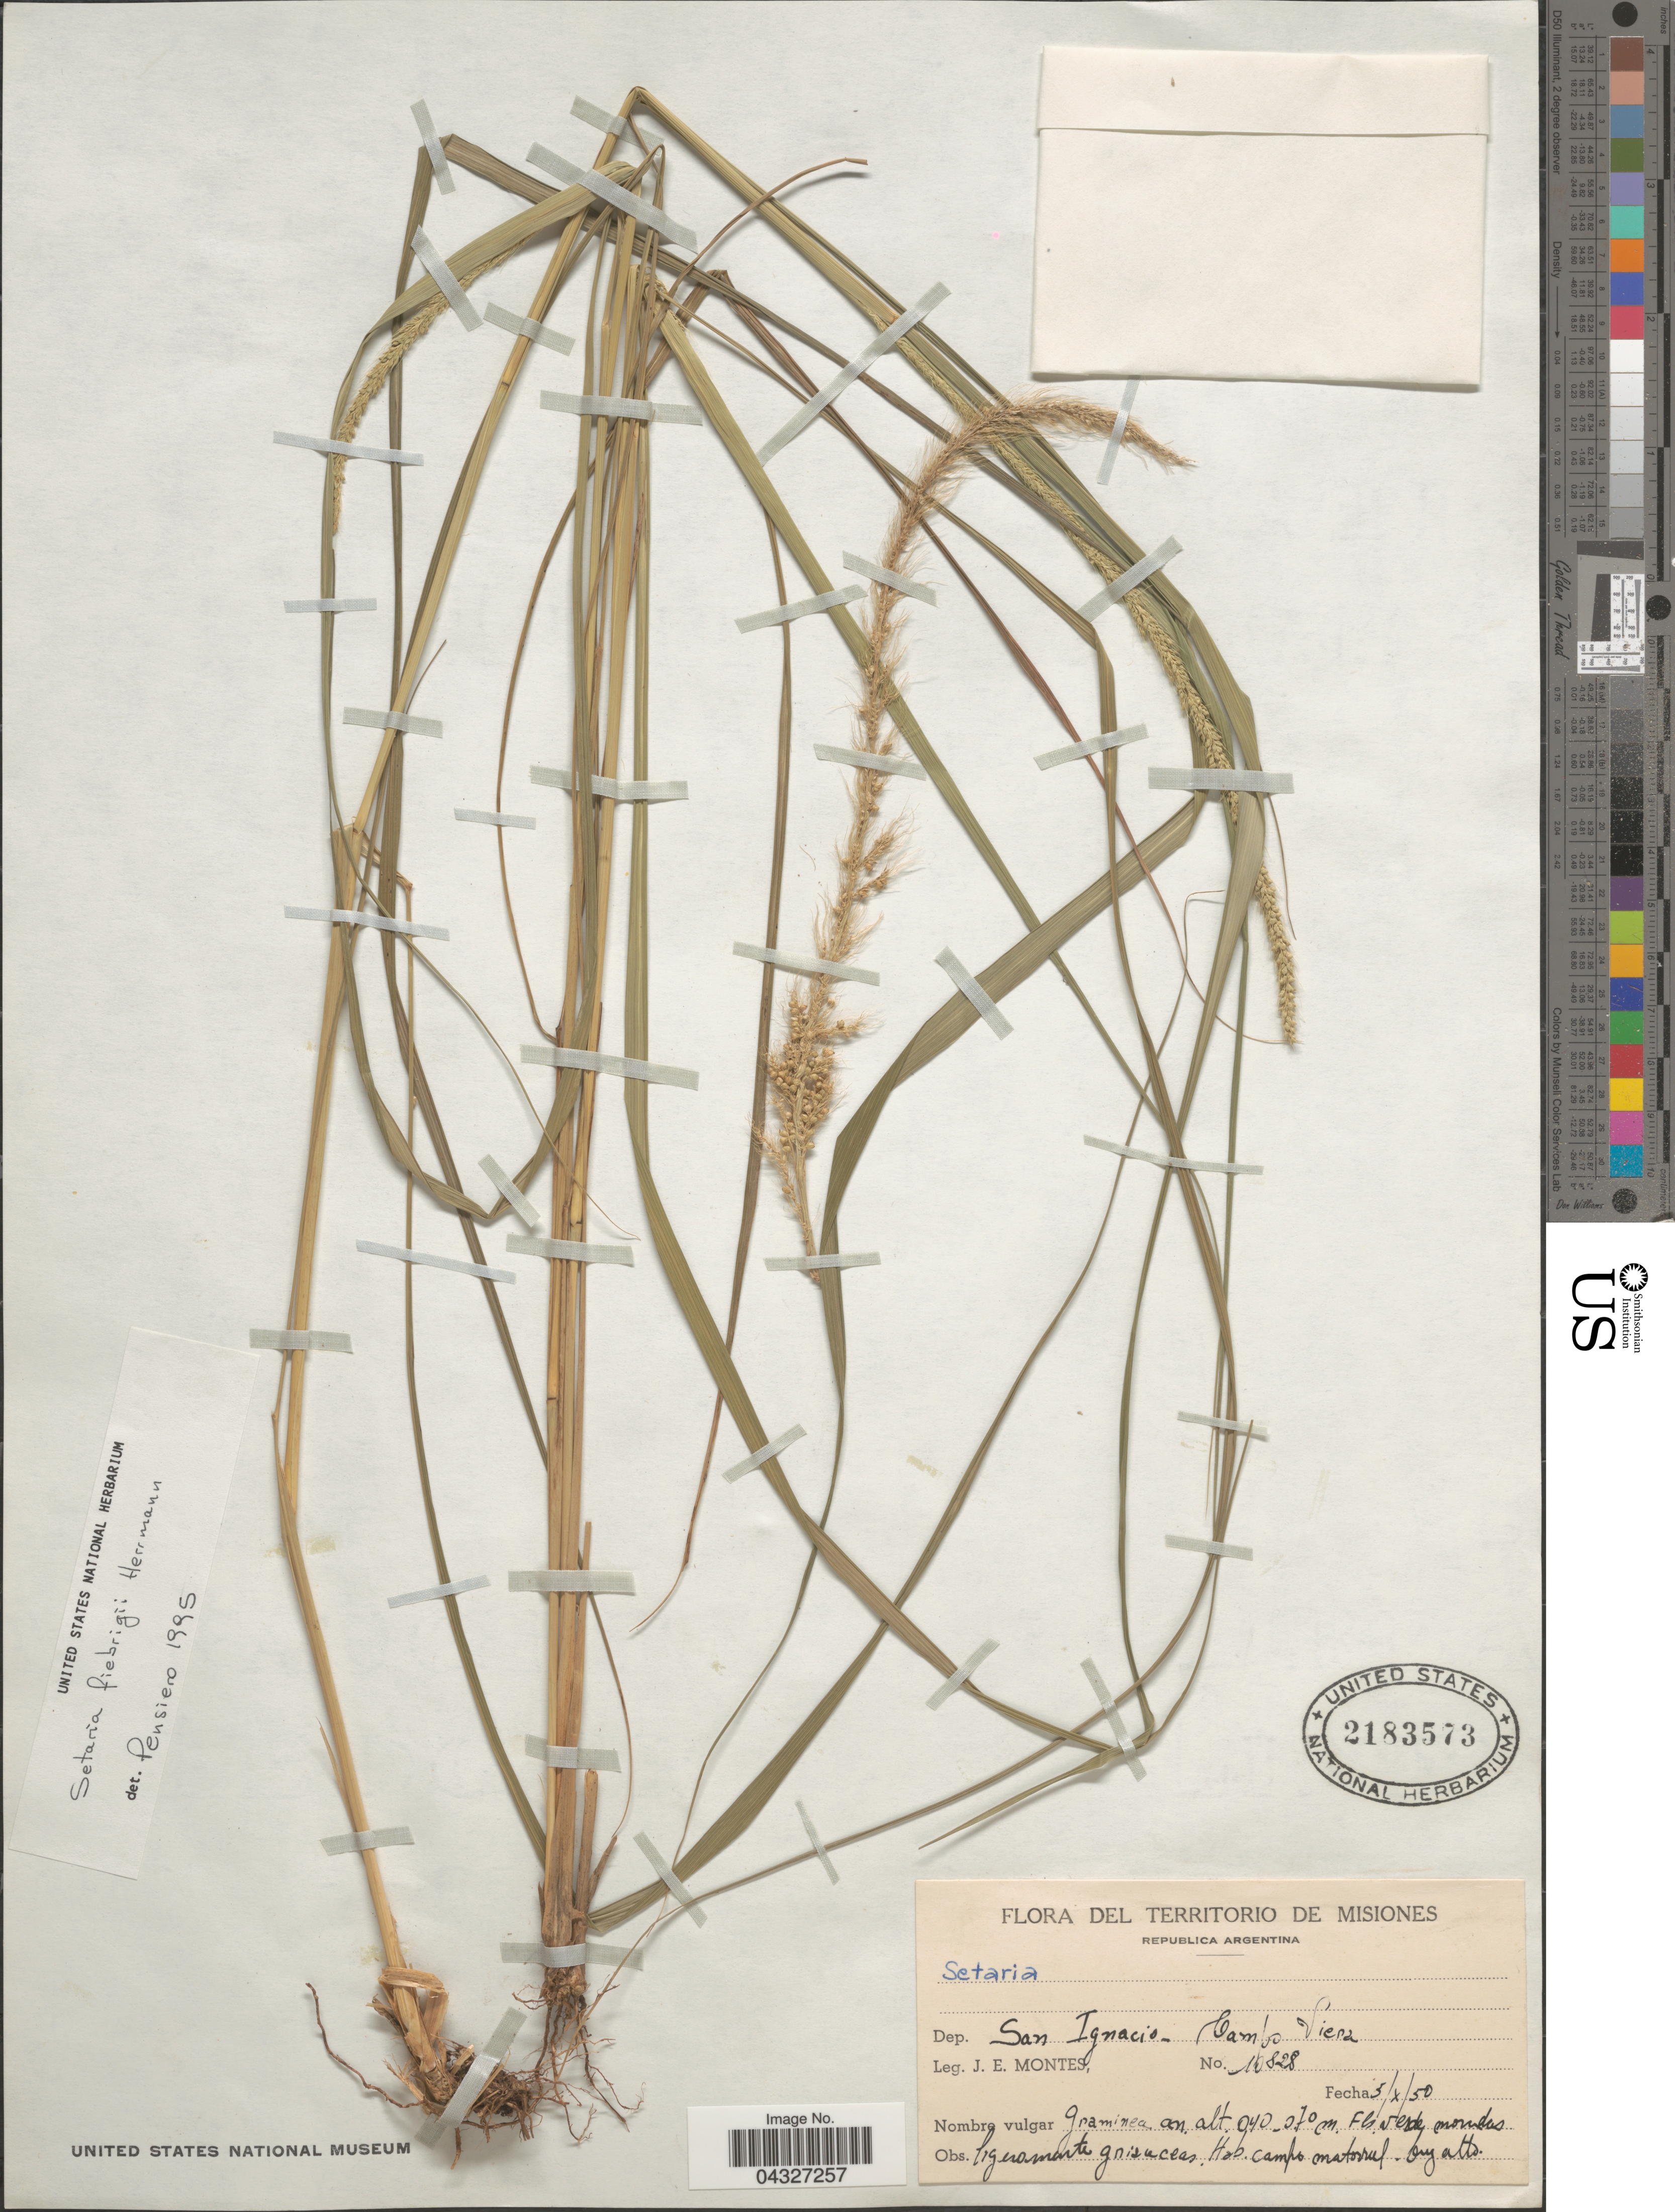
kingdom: Plantae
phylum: Tracheophyta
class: Liliopsida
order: Poales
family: Poaceae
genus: Setaria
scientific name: Setaria fiebrigii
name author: R.A.W. Herrm.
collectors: J. E. Montes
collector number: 16828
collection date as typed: Transcribed d/m/y: 5/10/50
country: Argentina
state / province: Misiones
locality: Del Territorio de Misiones. Dep. San Ignacio - Cambo Viera.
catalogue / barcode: US 2183573